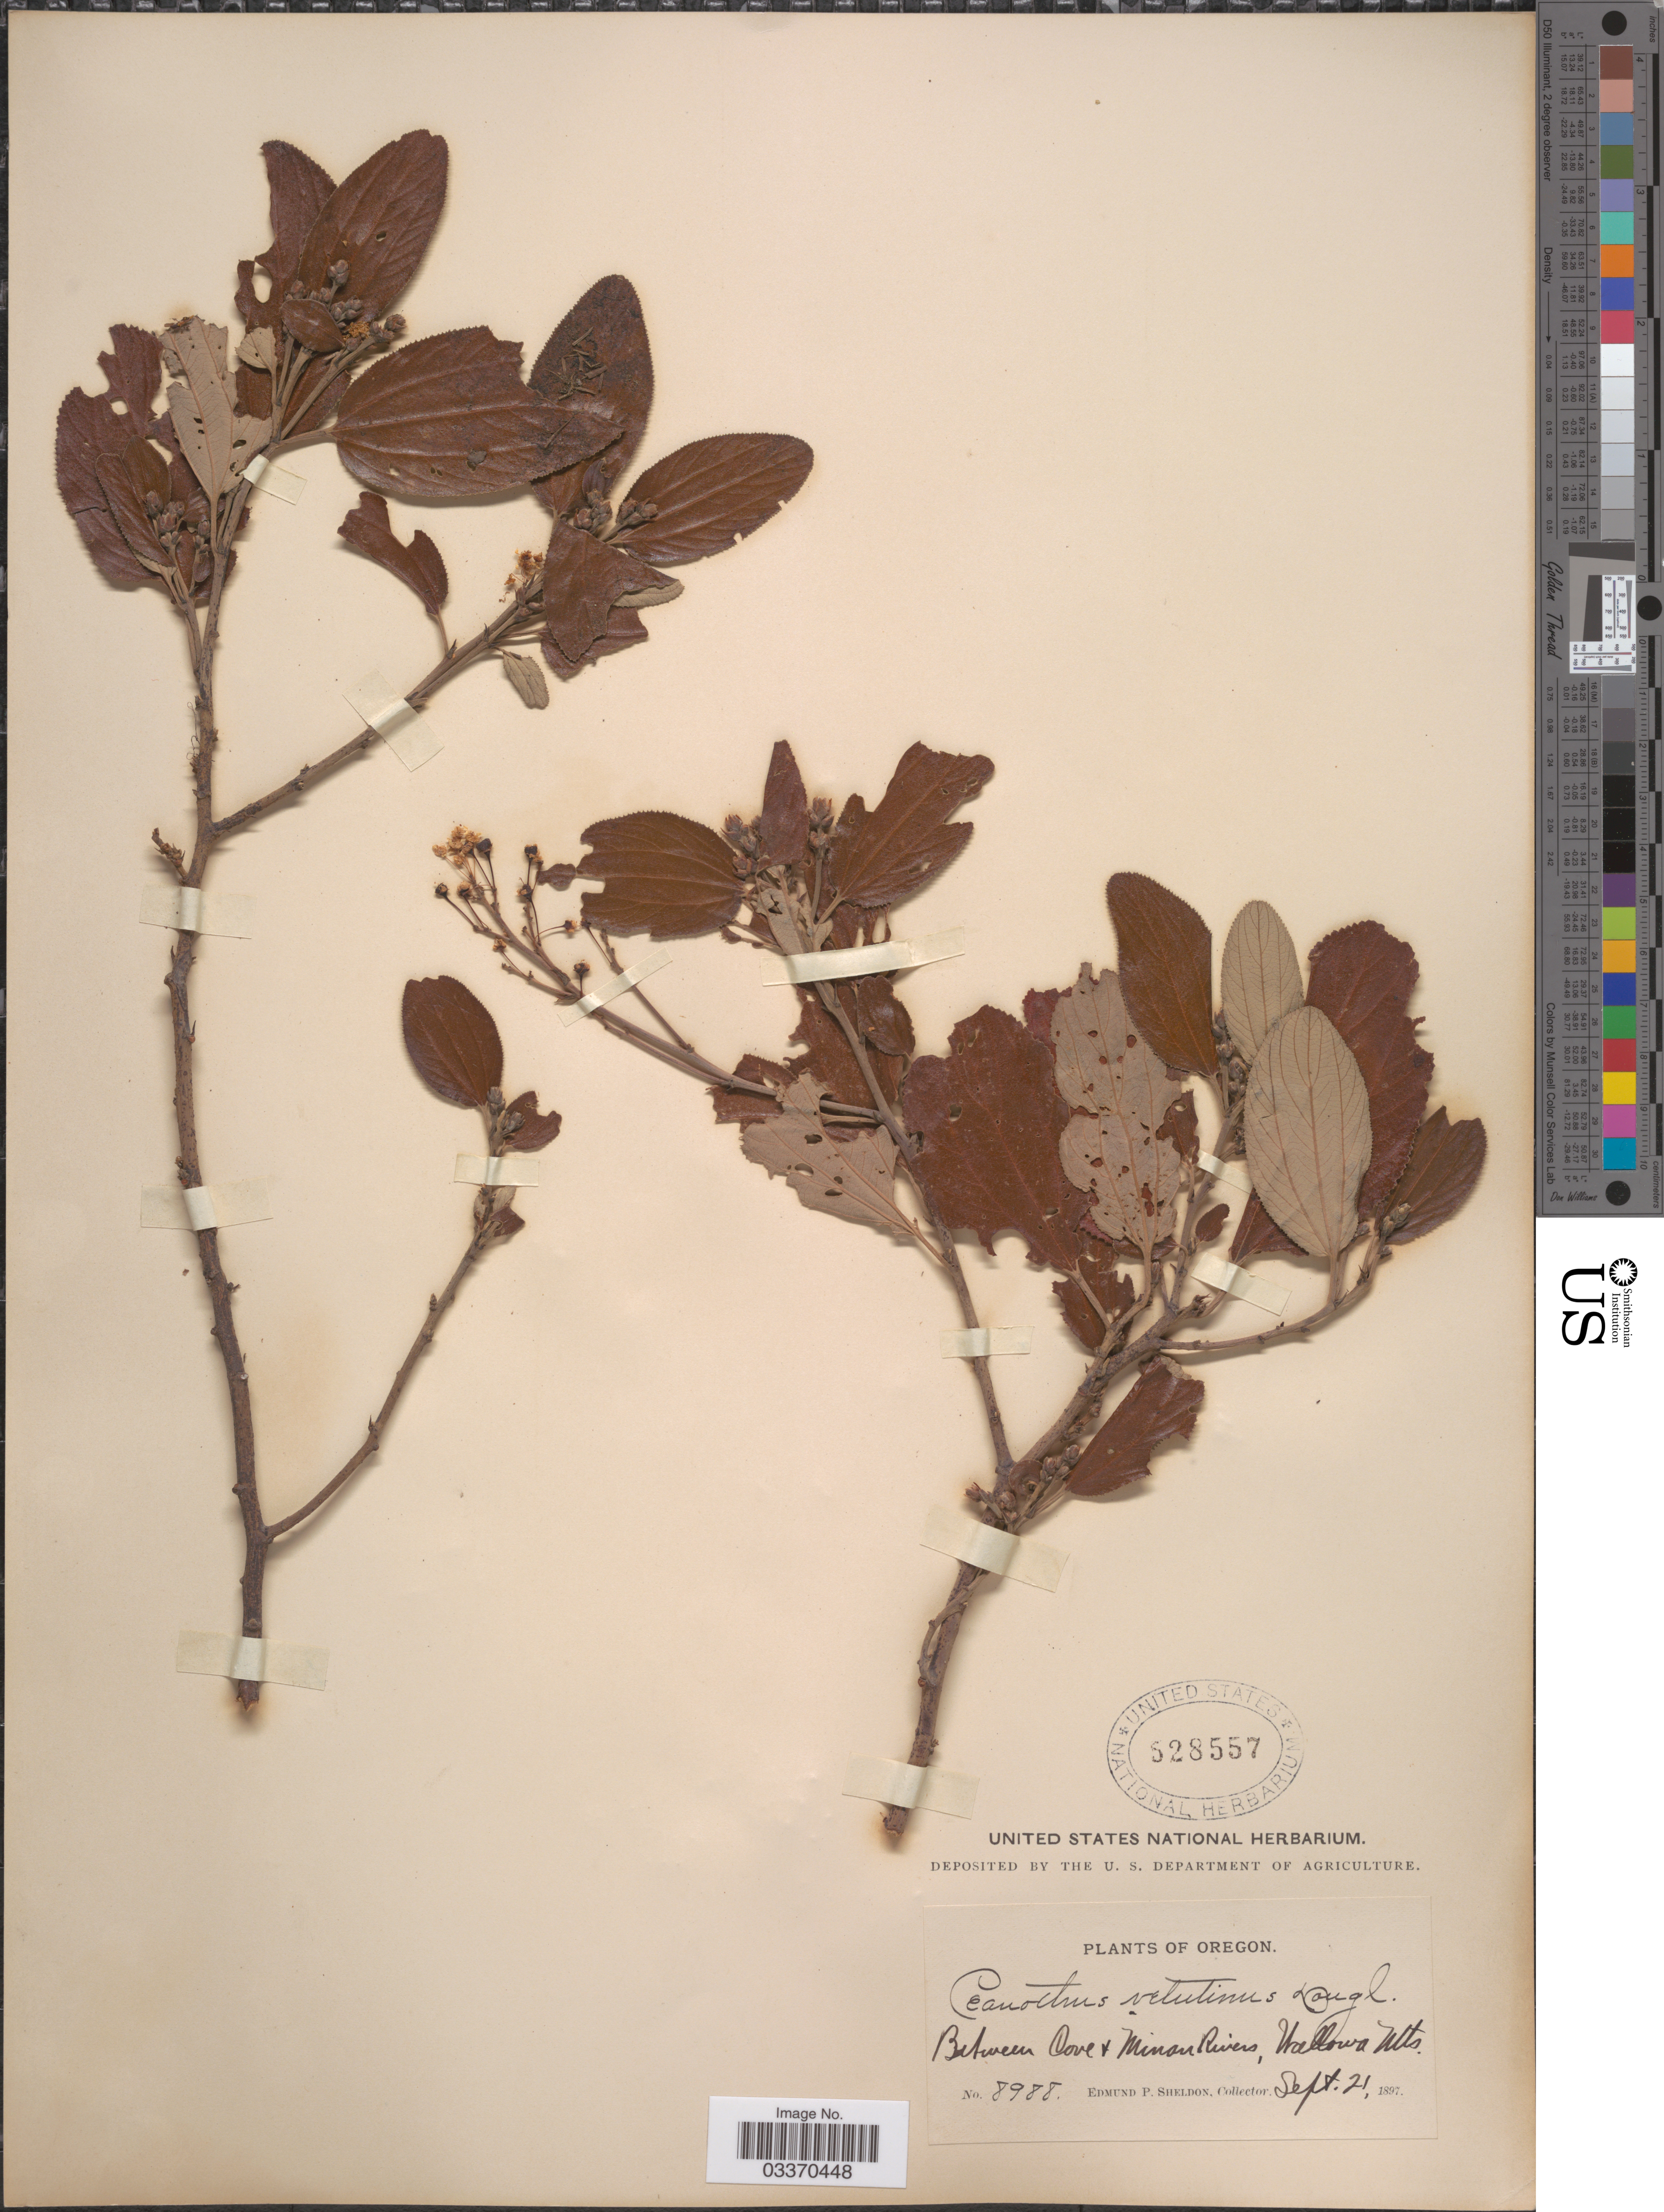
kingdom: Plantae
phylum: Tracheophyta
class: Magnoliopsida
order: Rosales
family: Rhamnaceae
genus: Ceanothus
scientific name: Ceanothus velutinus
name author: Douglas ex Hook.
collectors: E. P. Sheldon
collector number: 8988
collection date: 1897-09-21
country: United States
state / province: Oregon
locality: Between Cove & Minam Rivers, Wallowa Mts.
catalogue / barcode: US 528557